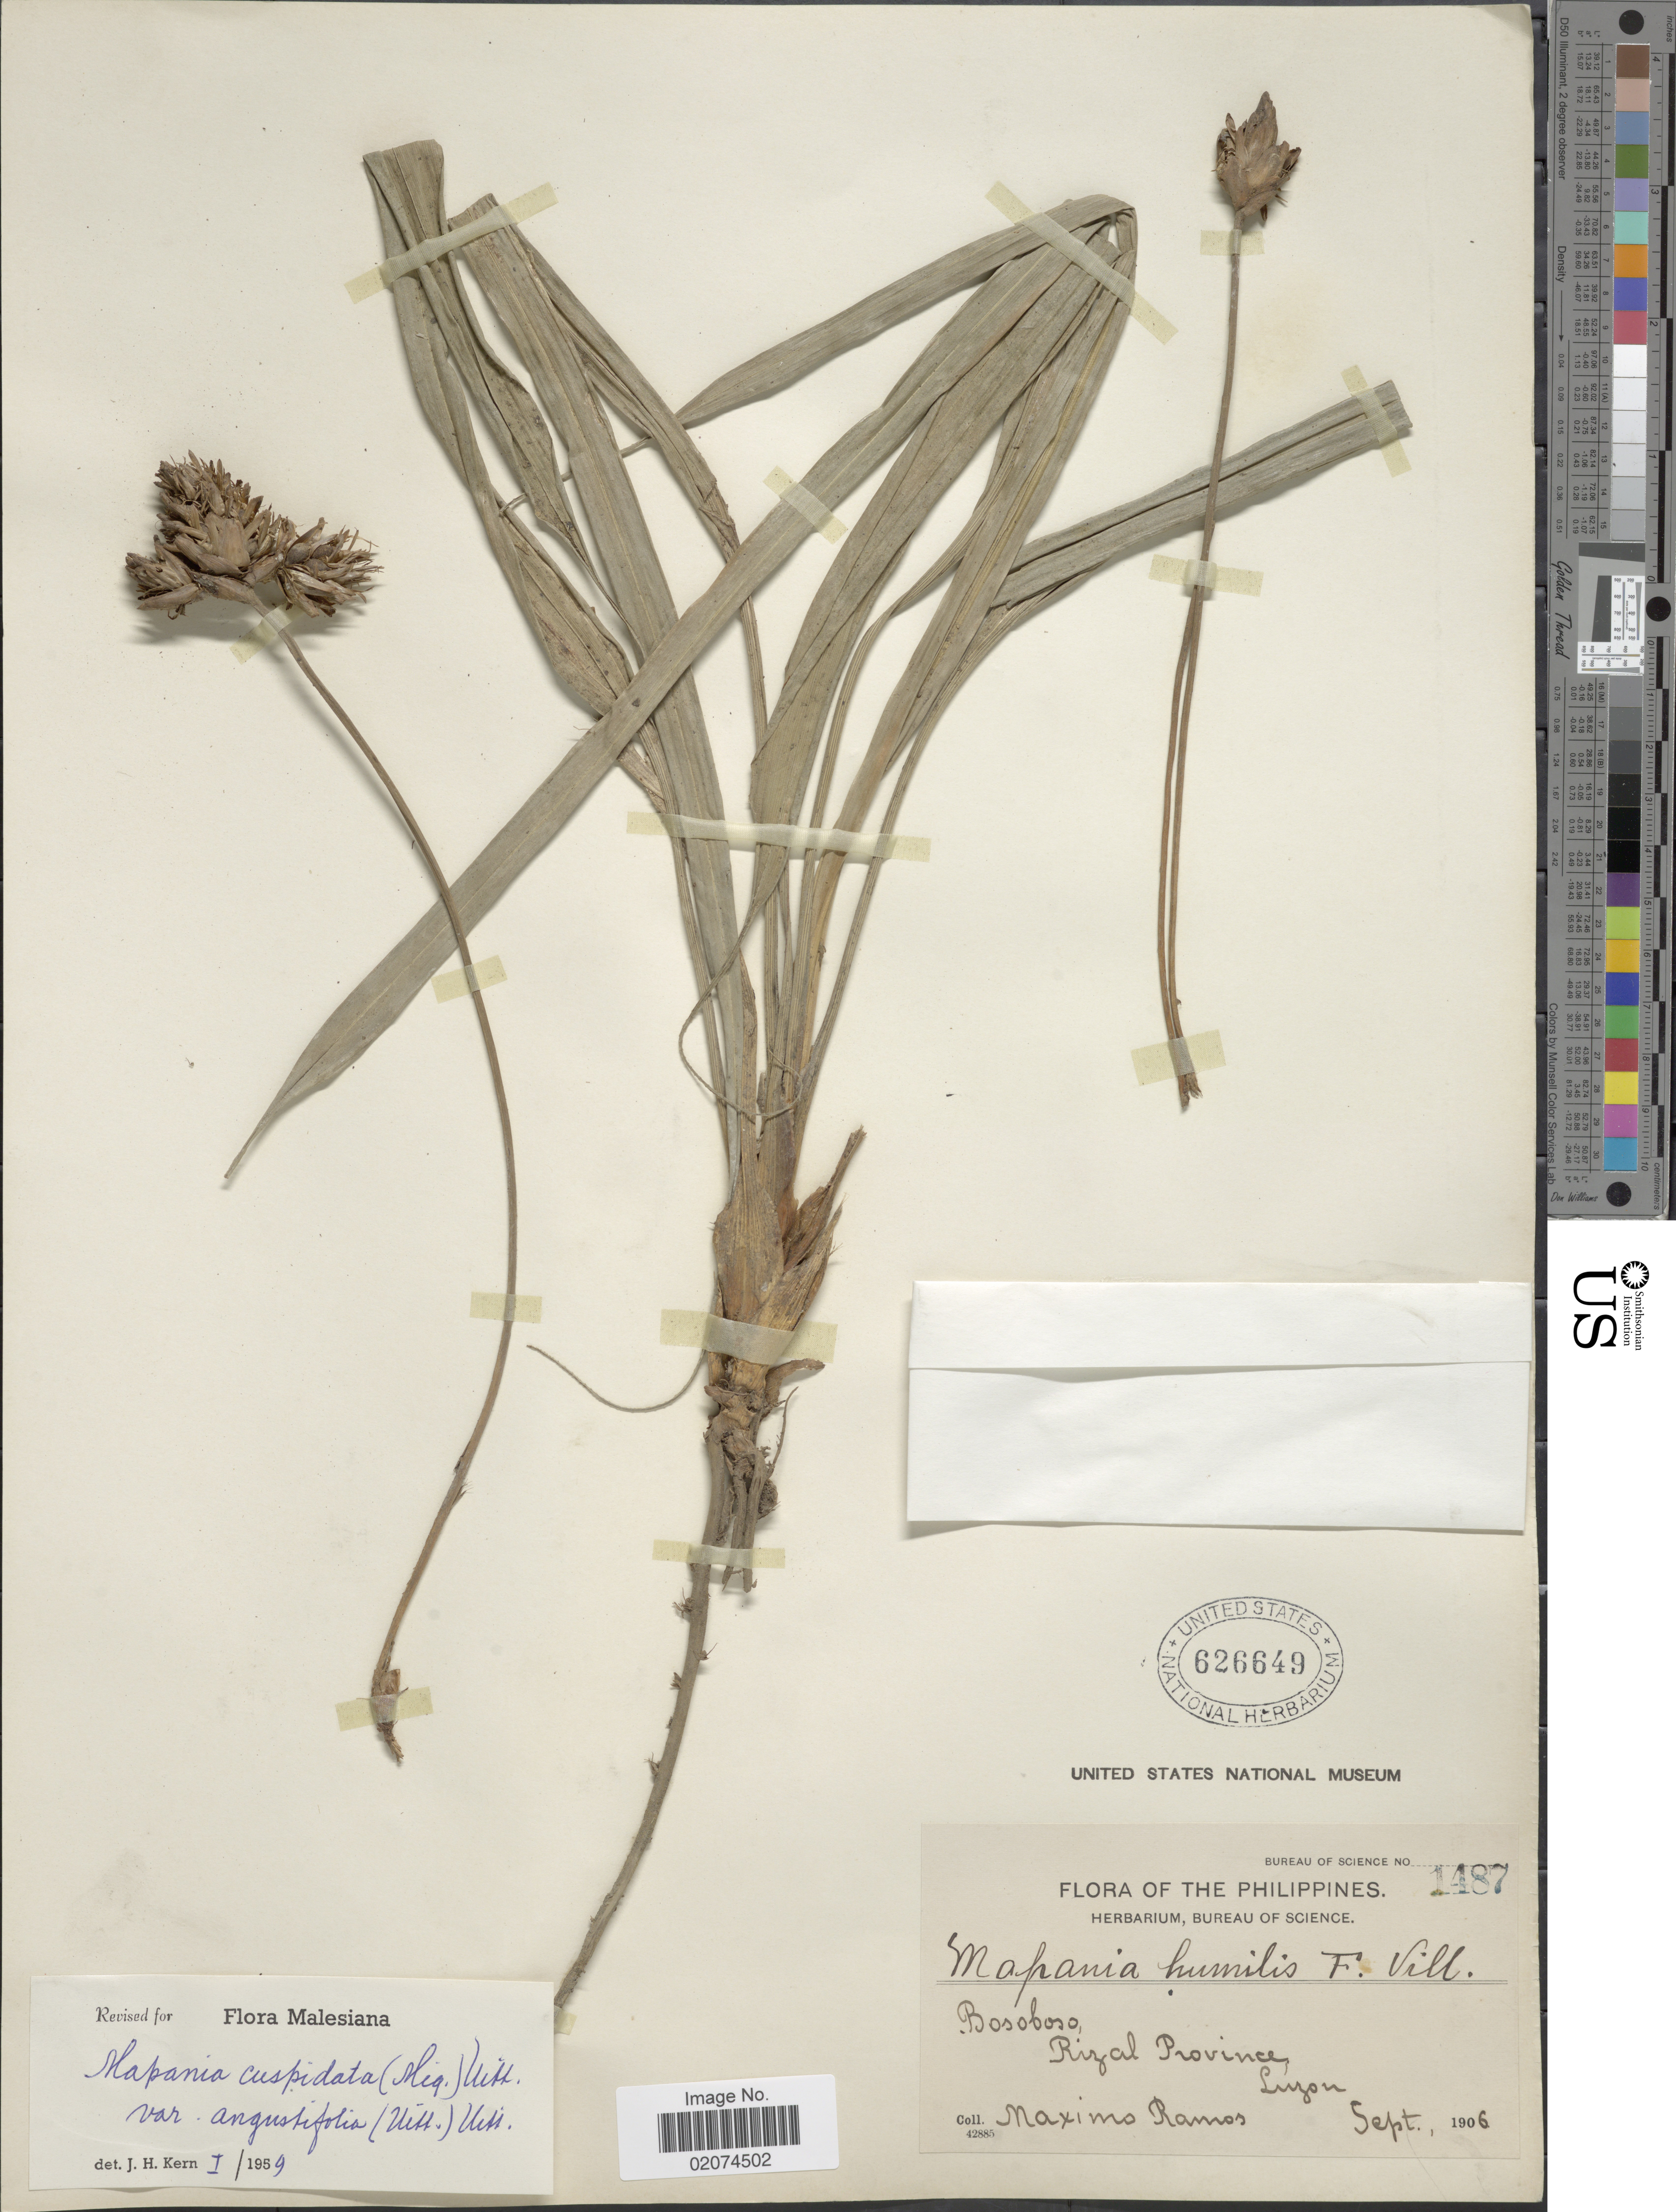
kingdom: Plantae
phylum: Tracheophyta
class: Liliopsida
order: Poales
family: Cyperaceae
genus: Mapania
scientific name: Mapania cuspidata var. angustifolia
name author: (Uittien) Uittien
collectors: M. Ramos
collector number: Bureau of Science1487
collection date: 1906-09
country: Philippines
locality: Bosoboso, Rizal Province, Luzon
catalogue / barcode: US 626649